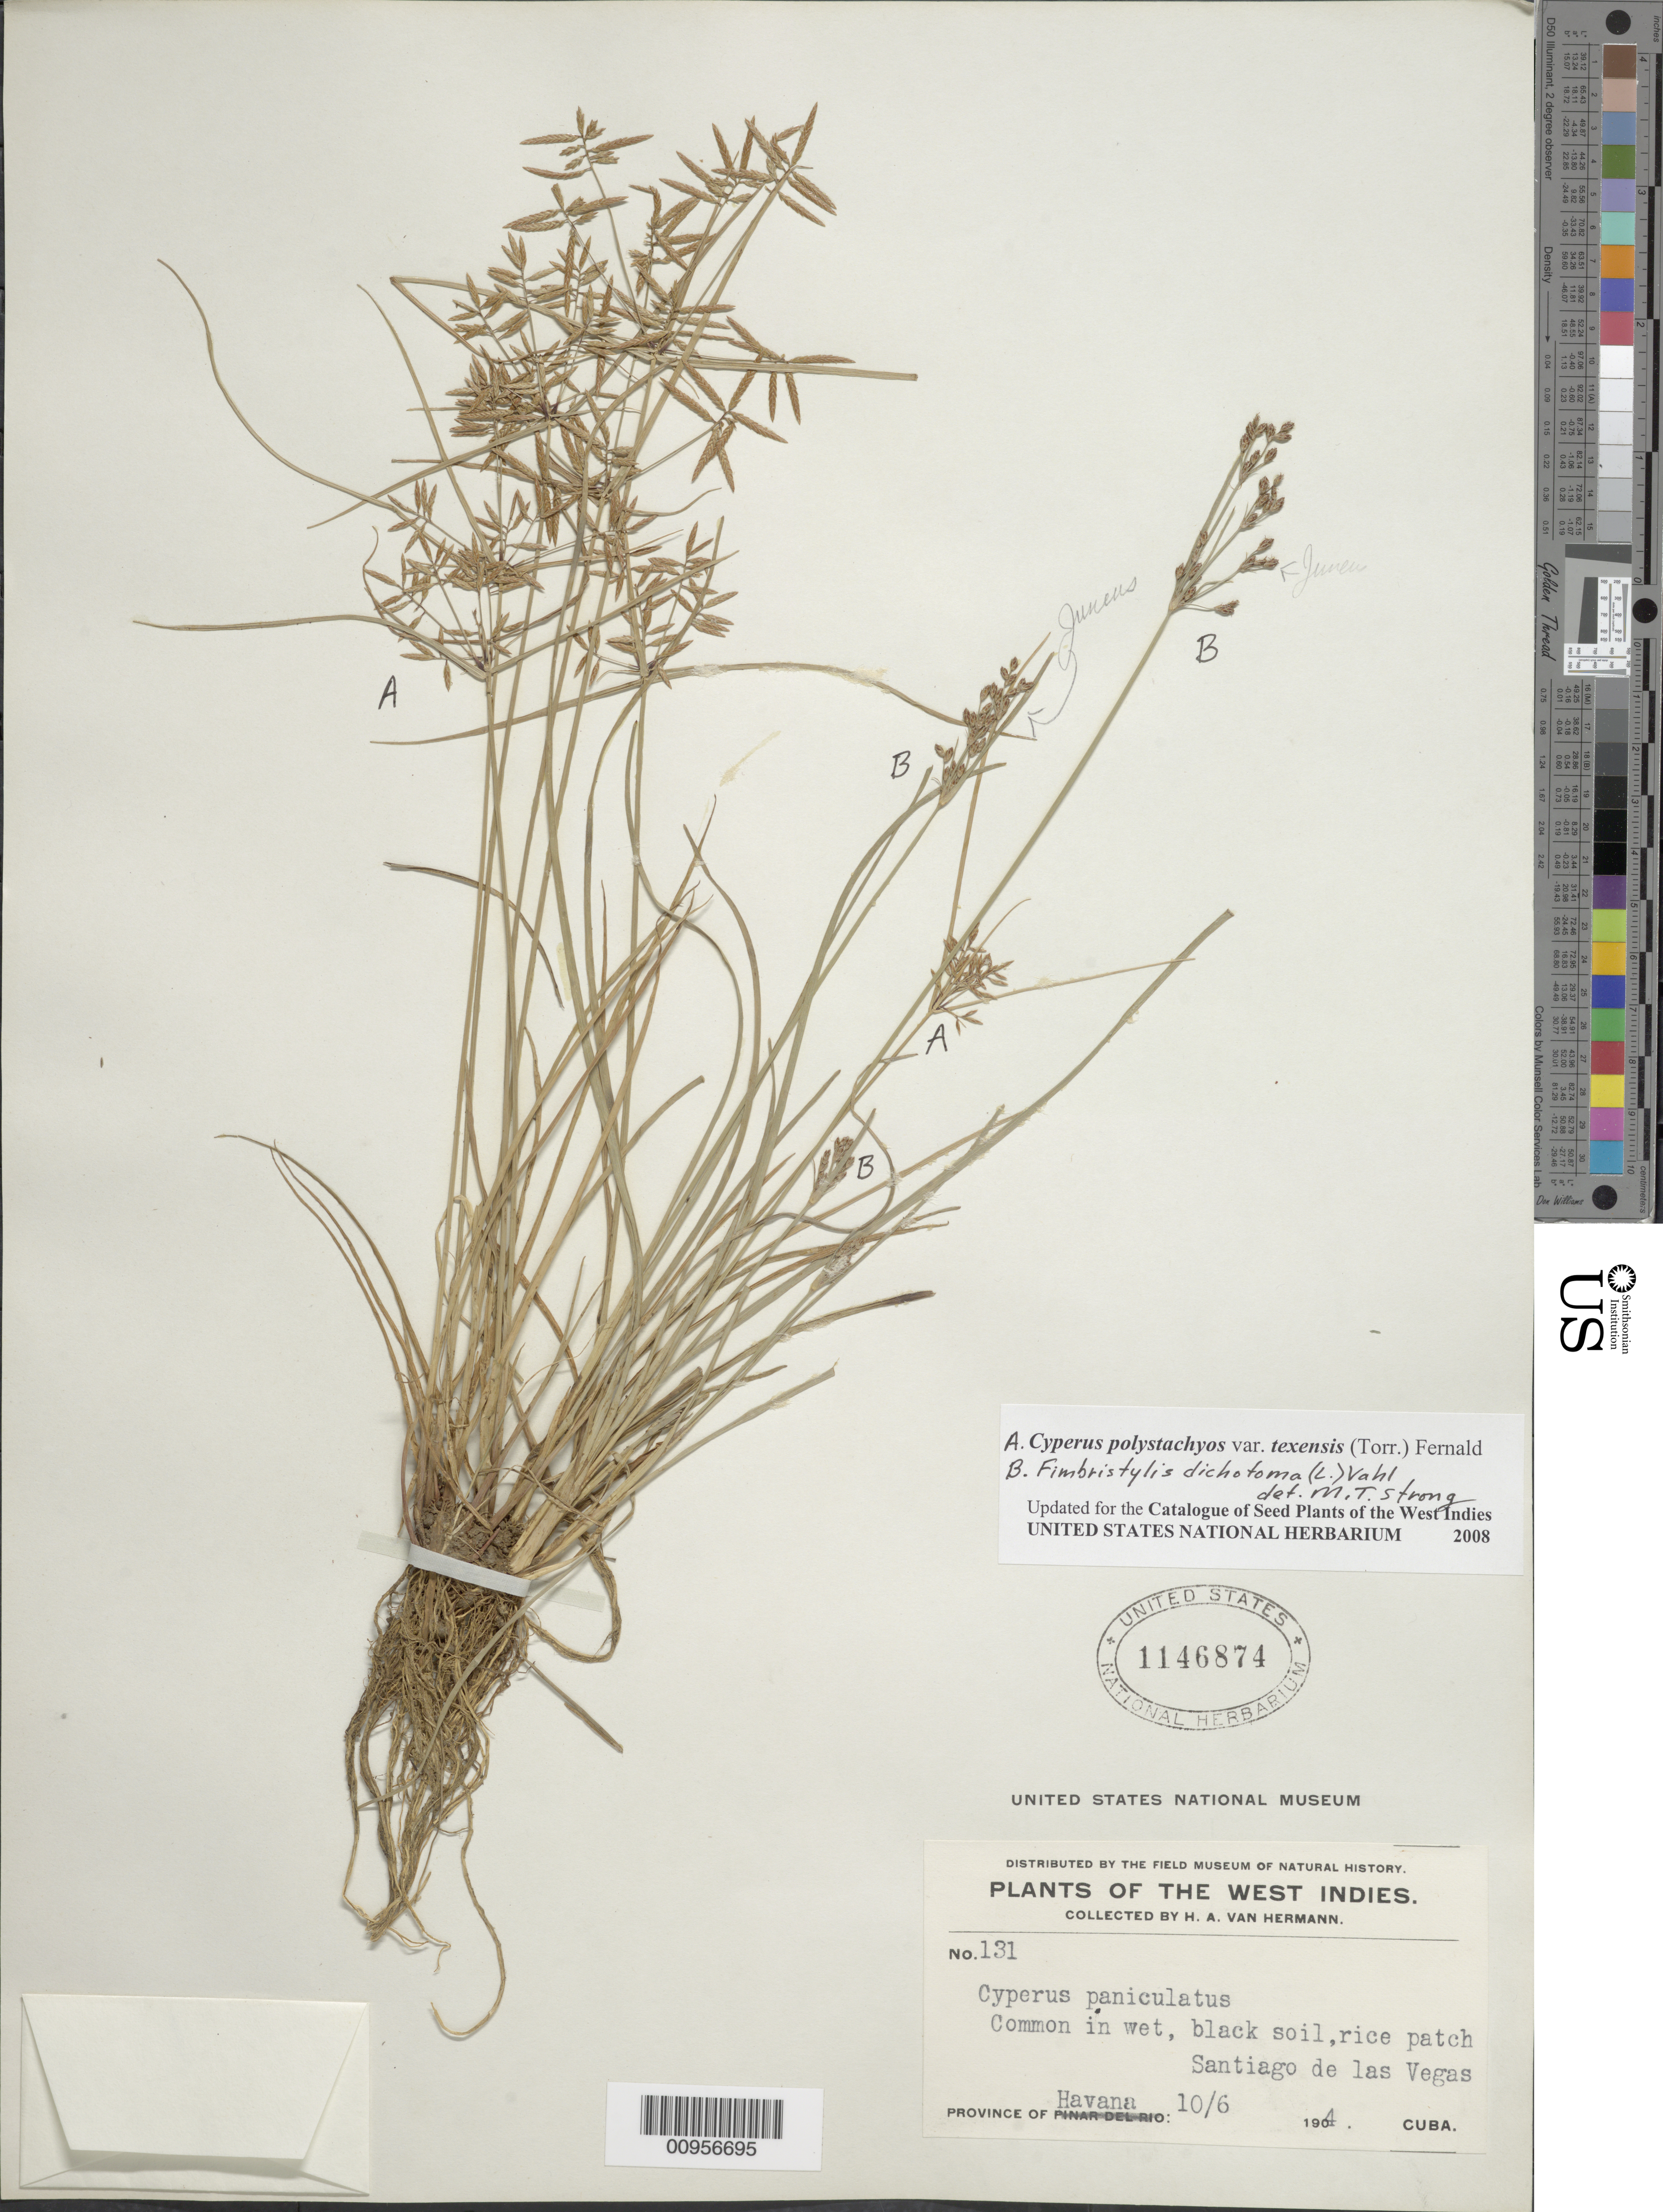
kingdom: Plantae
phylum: Tracheophyta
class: Liliopsida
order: Poales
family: Cyperaceae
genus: Cyperus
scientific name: Cyperus polystachyos var. texensis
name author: (Torr.) Fernald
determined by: Strong, M. T., (US), Smithsonian Institution - National Museum of Natural History (UNITED STATES)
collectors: H. A. Van Hermann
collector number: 131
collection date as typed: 10 Jun 1904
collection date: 1904-06-10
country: Cuba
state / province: La Habana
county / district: Municipio Boyeros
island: Cuba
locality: Santiago de las Vegas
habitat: In wet, black soil, rice patch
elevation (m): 97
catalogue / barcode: US 1146874